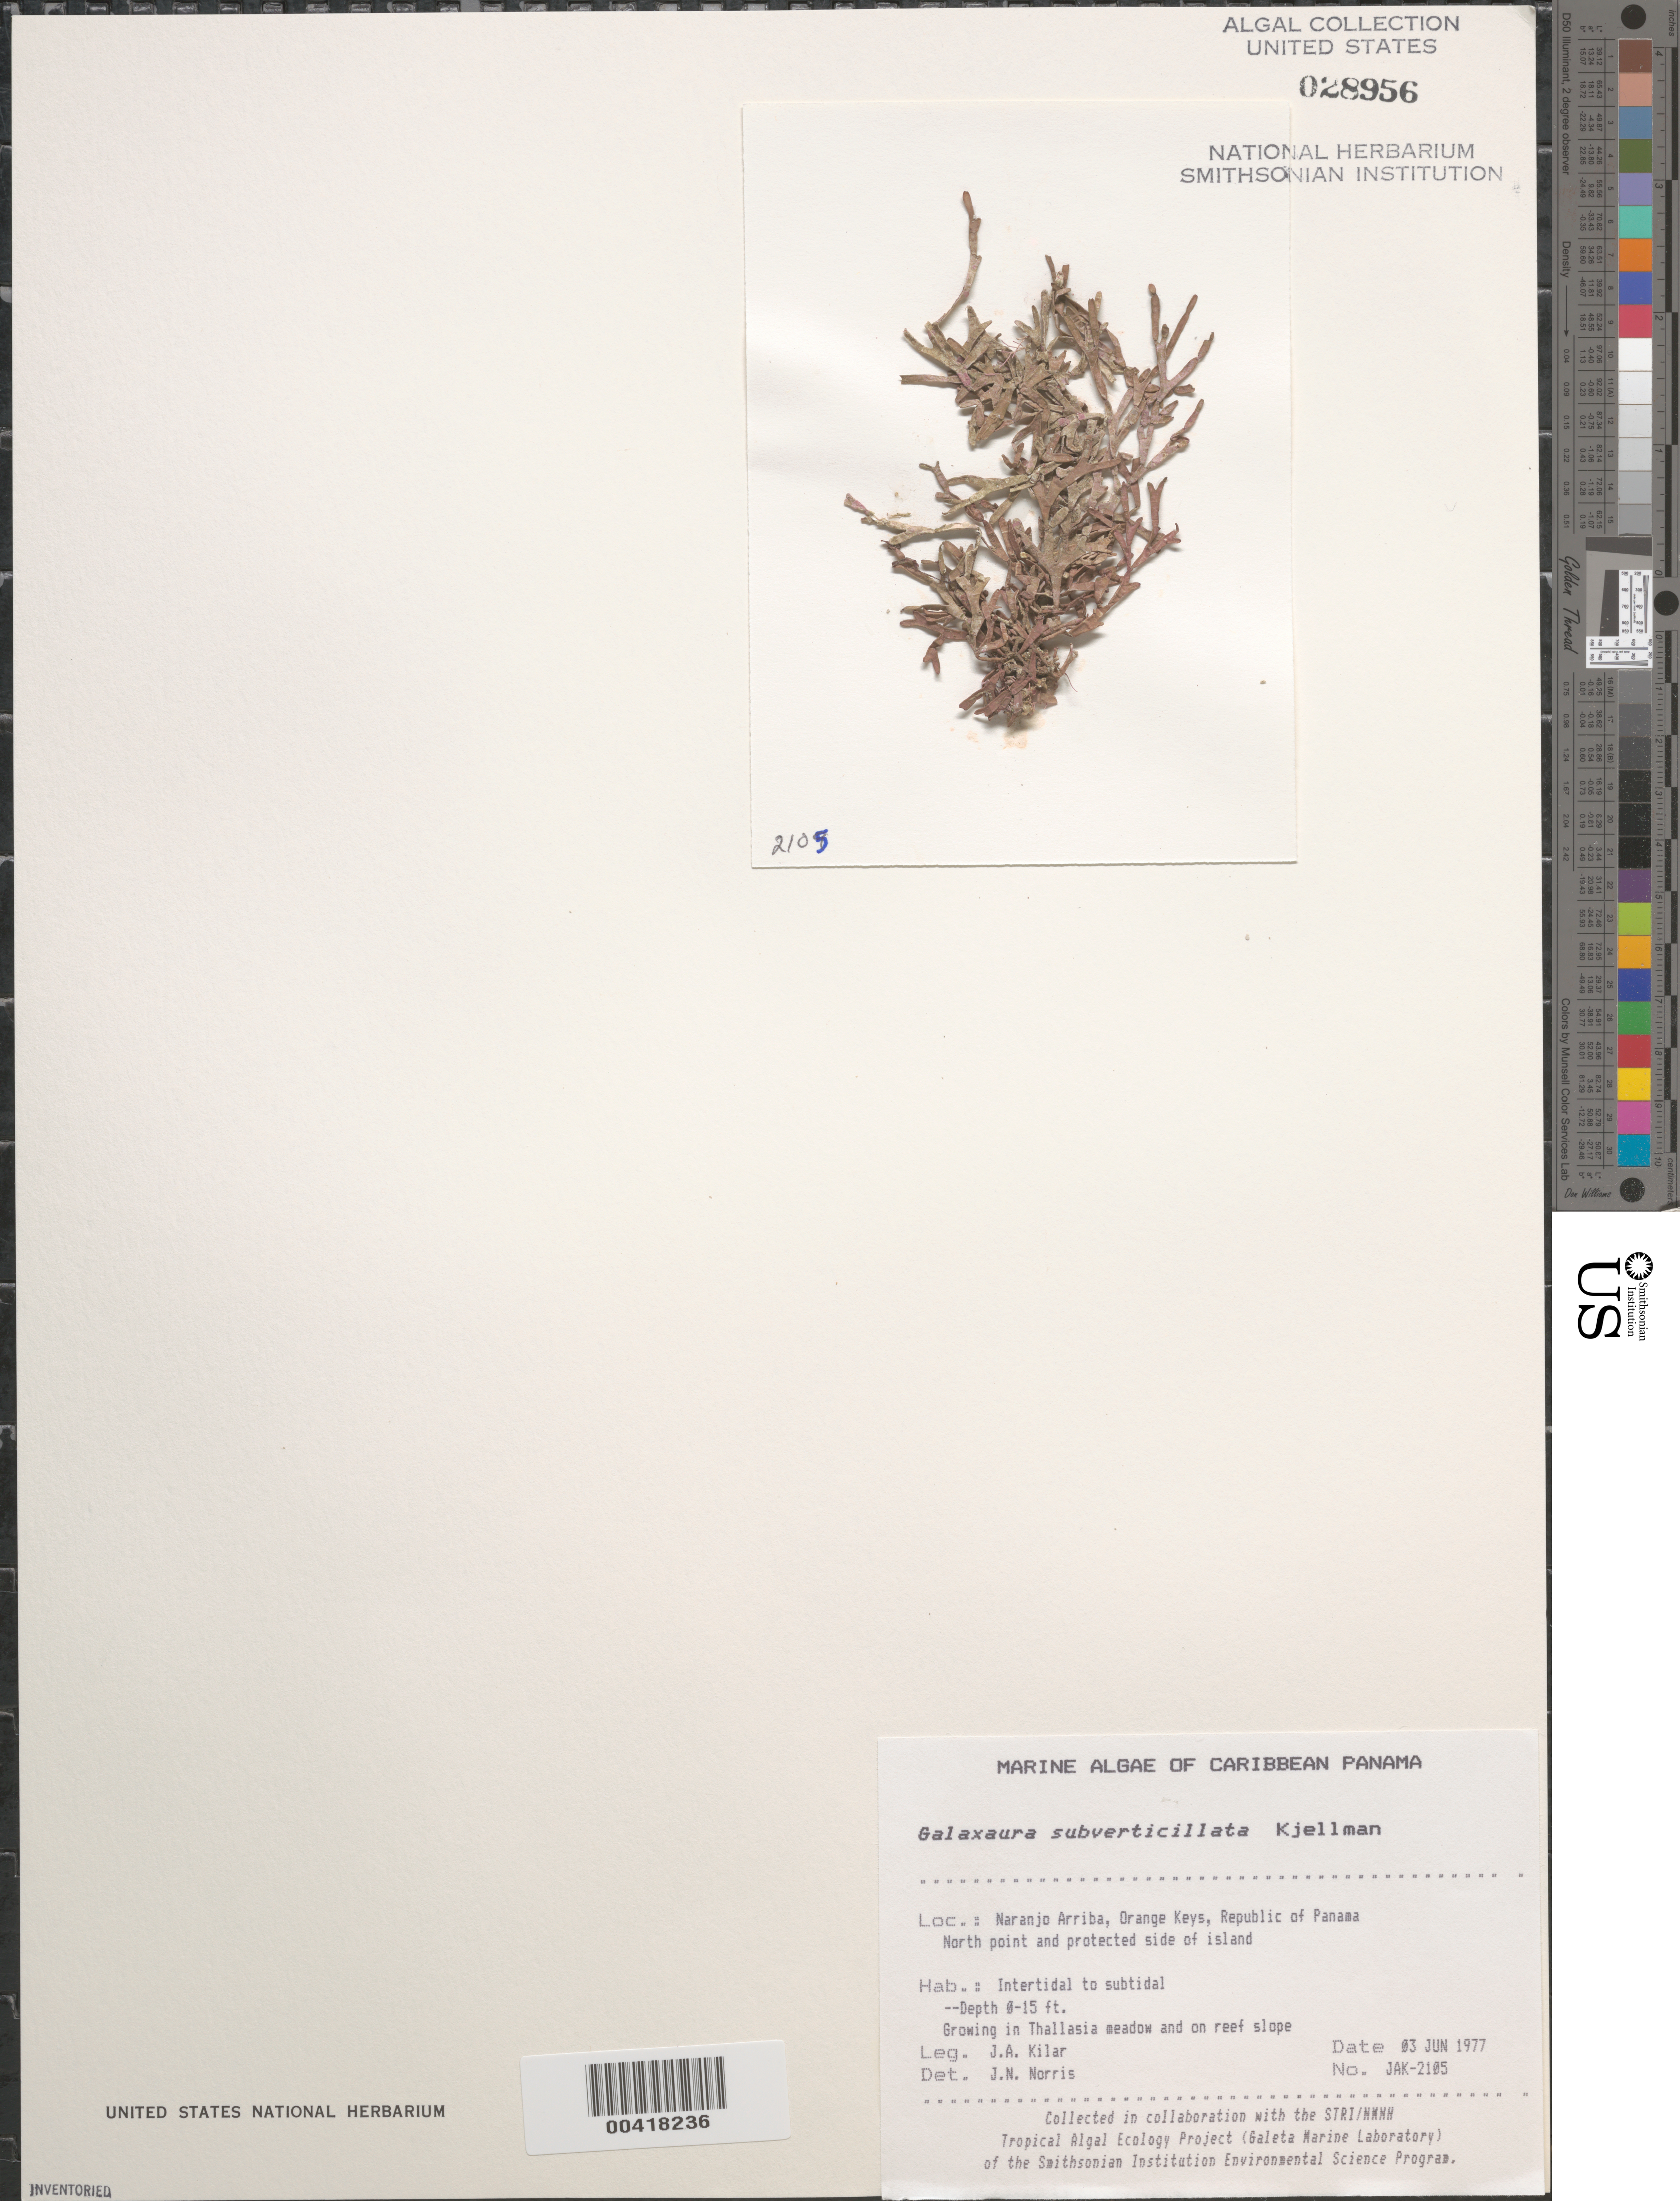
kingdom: Plantae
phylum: Rhodophyta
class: Florideophyceae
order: Nemaliales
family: Galaxauraceae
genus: Galaxaura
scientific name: Galaxaura rugosa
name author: (Ellis & Sol.) J.V.Lamouroux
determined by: Algae name updating Project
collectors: J. A. Kilar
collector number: JAK-2105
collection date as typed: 03 Jun 1977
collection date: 1977-06-03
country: Panama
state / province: Colón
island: Naranjo Arriba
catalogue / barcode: US 28956